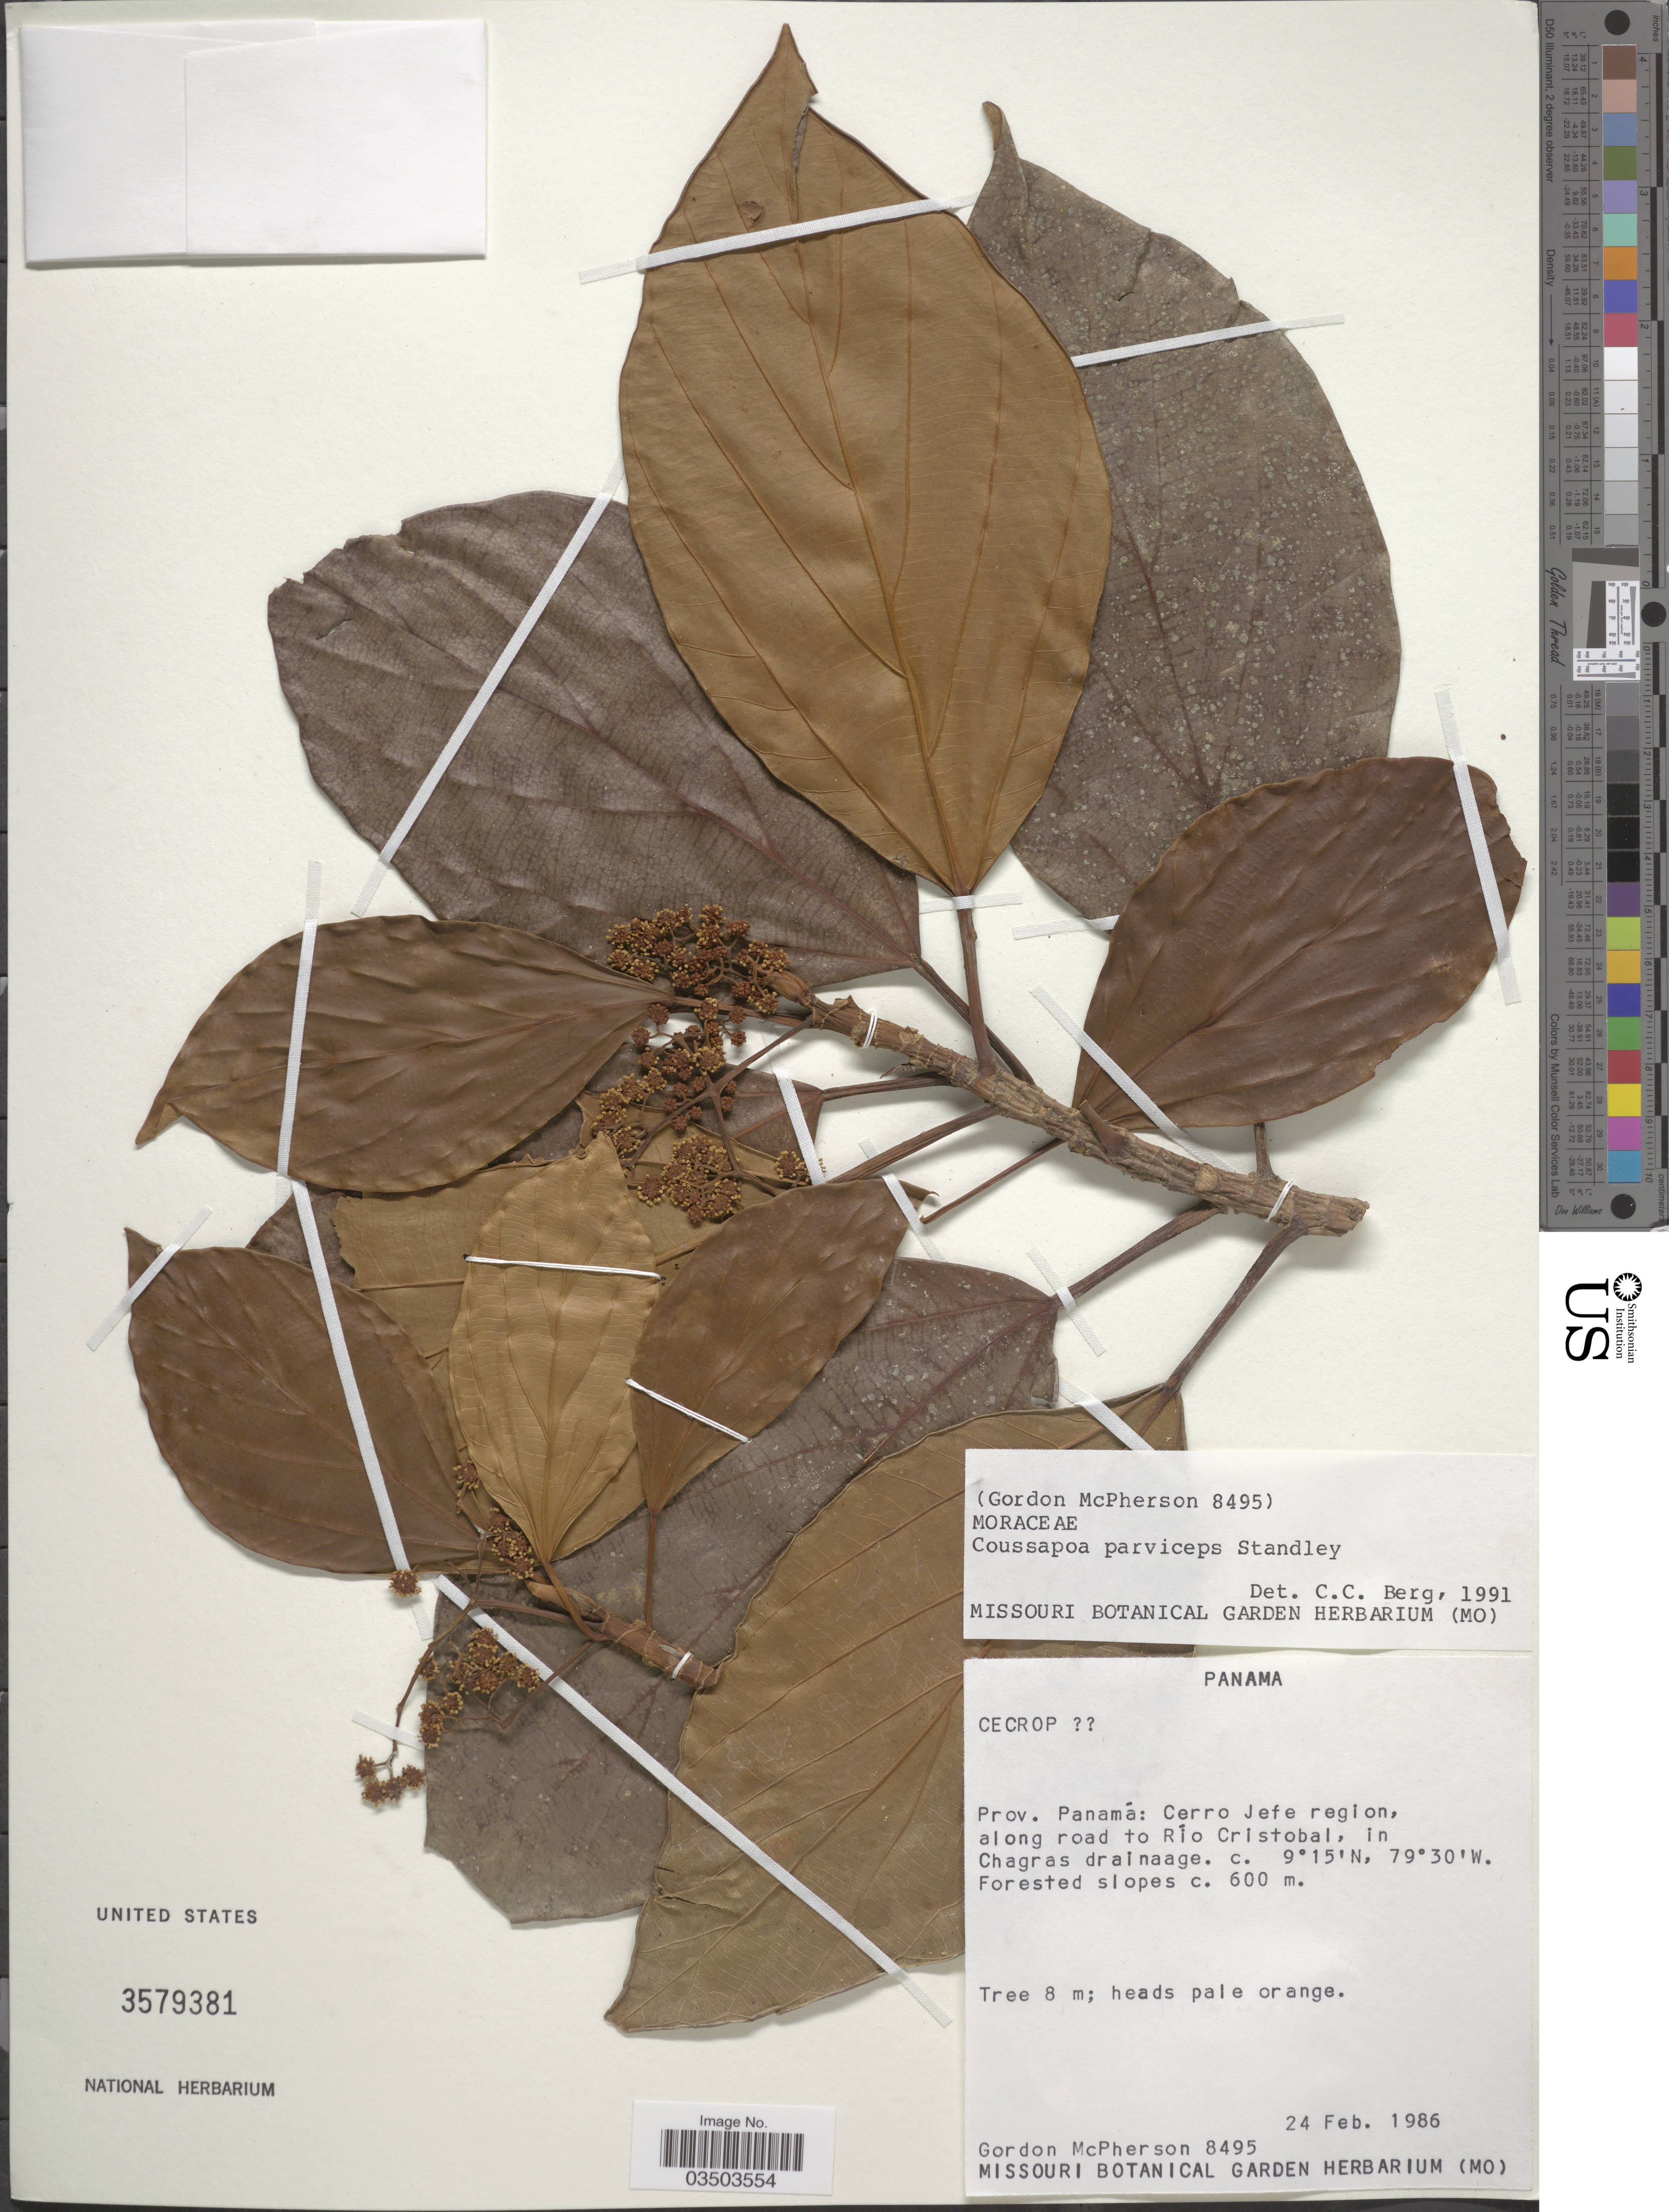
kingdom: Plantae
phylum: Tracheophyta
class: Magnoliopsida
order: Rosales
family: Urticaceae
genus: Coussapoa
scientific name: Coussapoa parviceps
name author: Standl.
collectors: G. D. McPherson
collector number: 8495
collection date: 1986-02-24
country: Panama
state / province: Panamá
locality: Cerro Jefe region, along road to Río Cristobal, in Chagras drainage.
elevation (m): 600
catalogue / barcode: US 3579381